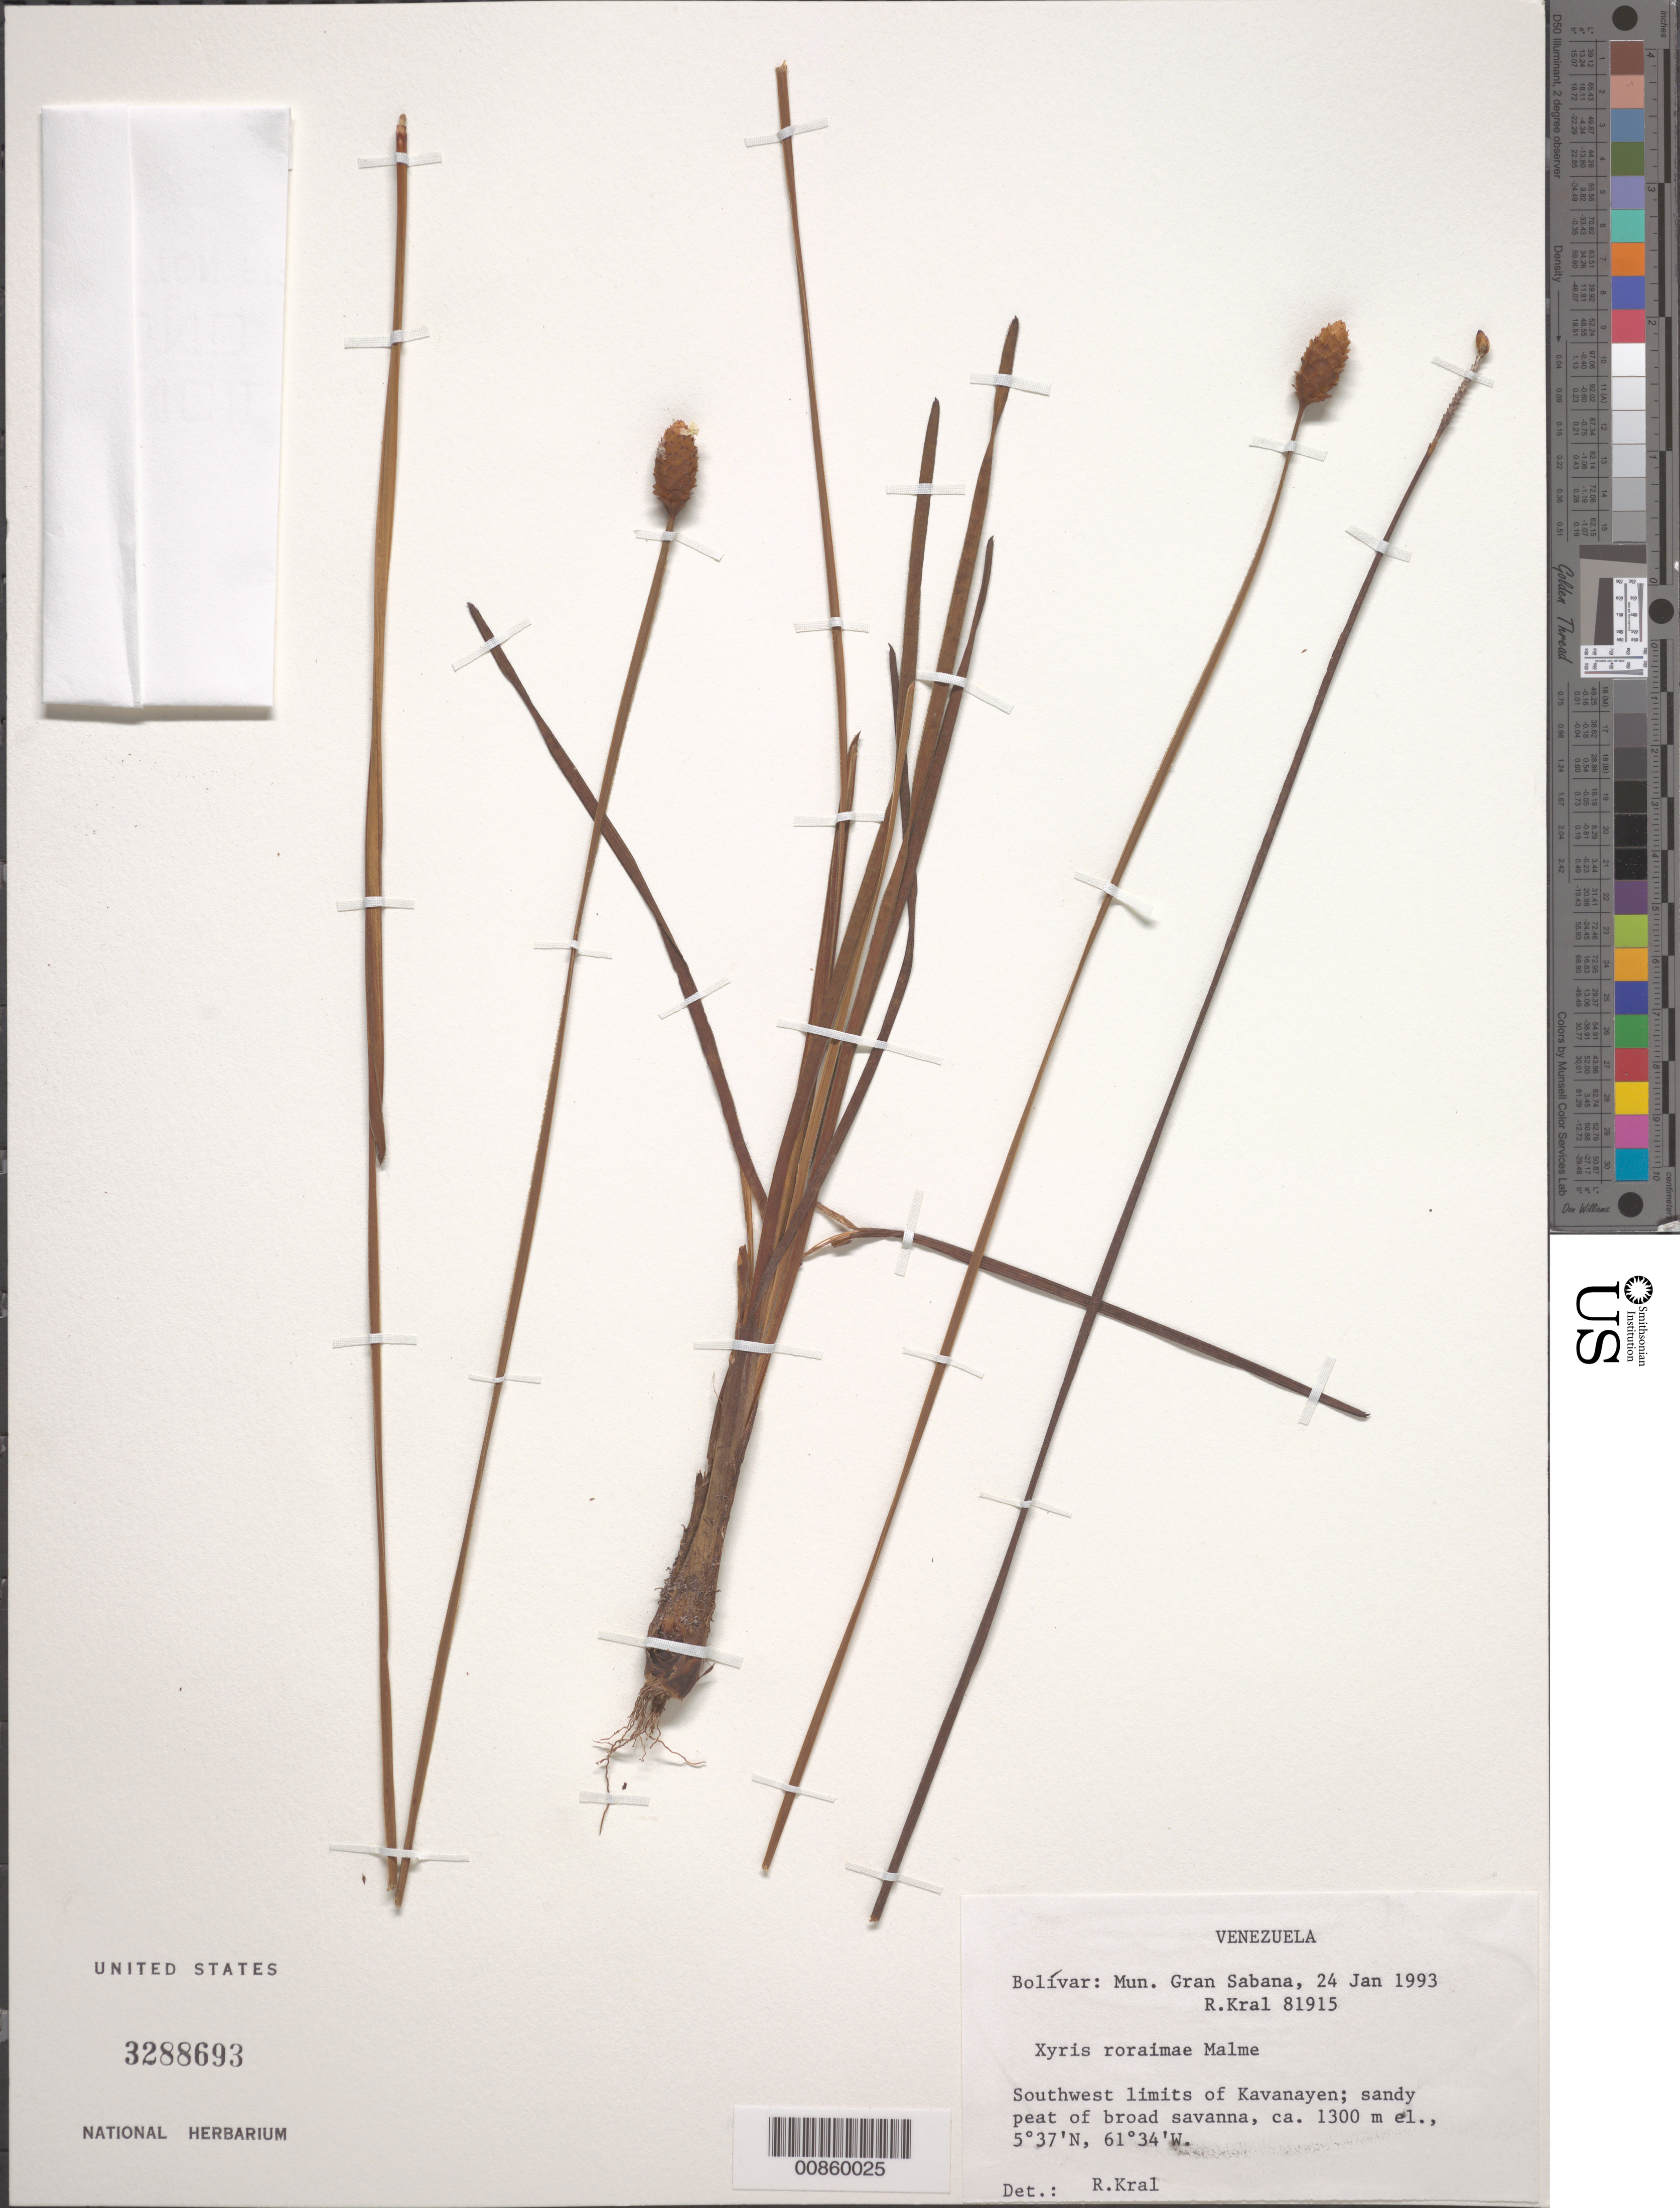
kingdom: Plantae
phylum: Tracheophyta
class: Liliopsida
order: Poales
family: Xyridaceae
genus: Xyris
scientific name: Xyris roraimae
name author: Malme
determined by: Kral, Robert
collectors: R. Kral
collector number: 81915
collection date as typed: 24-Jan-93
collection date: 1993-01-24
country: Venezuela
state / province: Bolívar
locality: Mun. Gran Sabana, SW limits of Kavanayén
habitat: Sandy peat of broad savanna.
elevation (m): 1300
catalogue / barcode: US 3288693